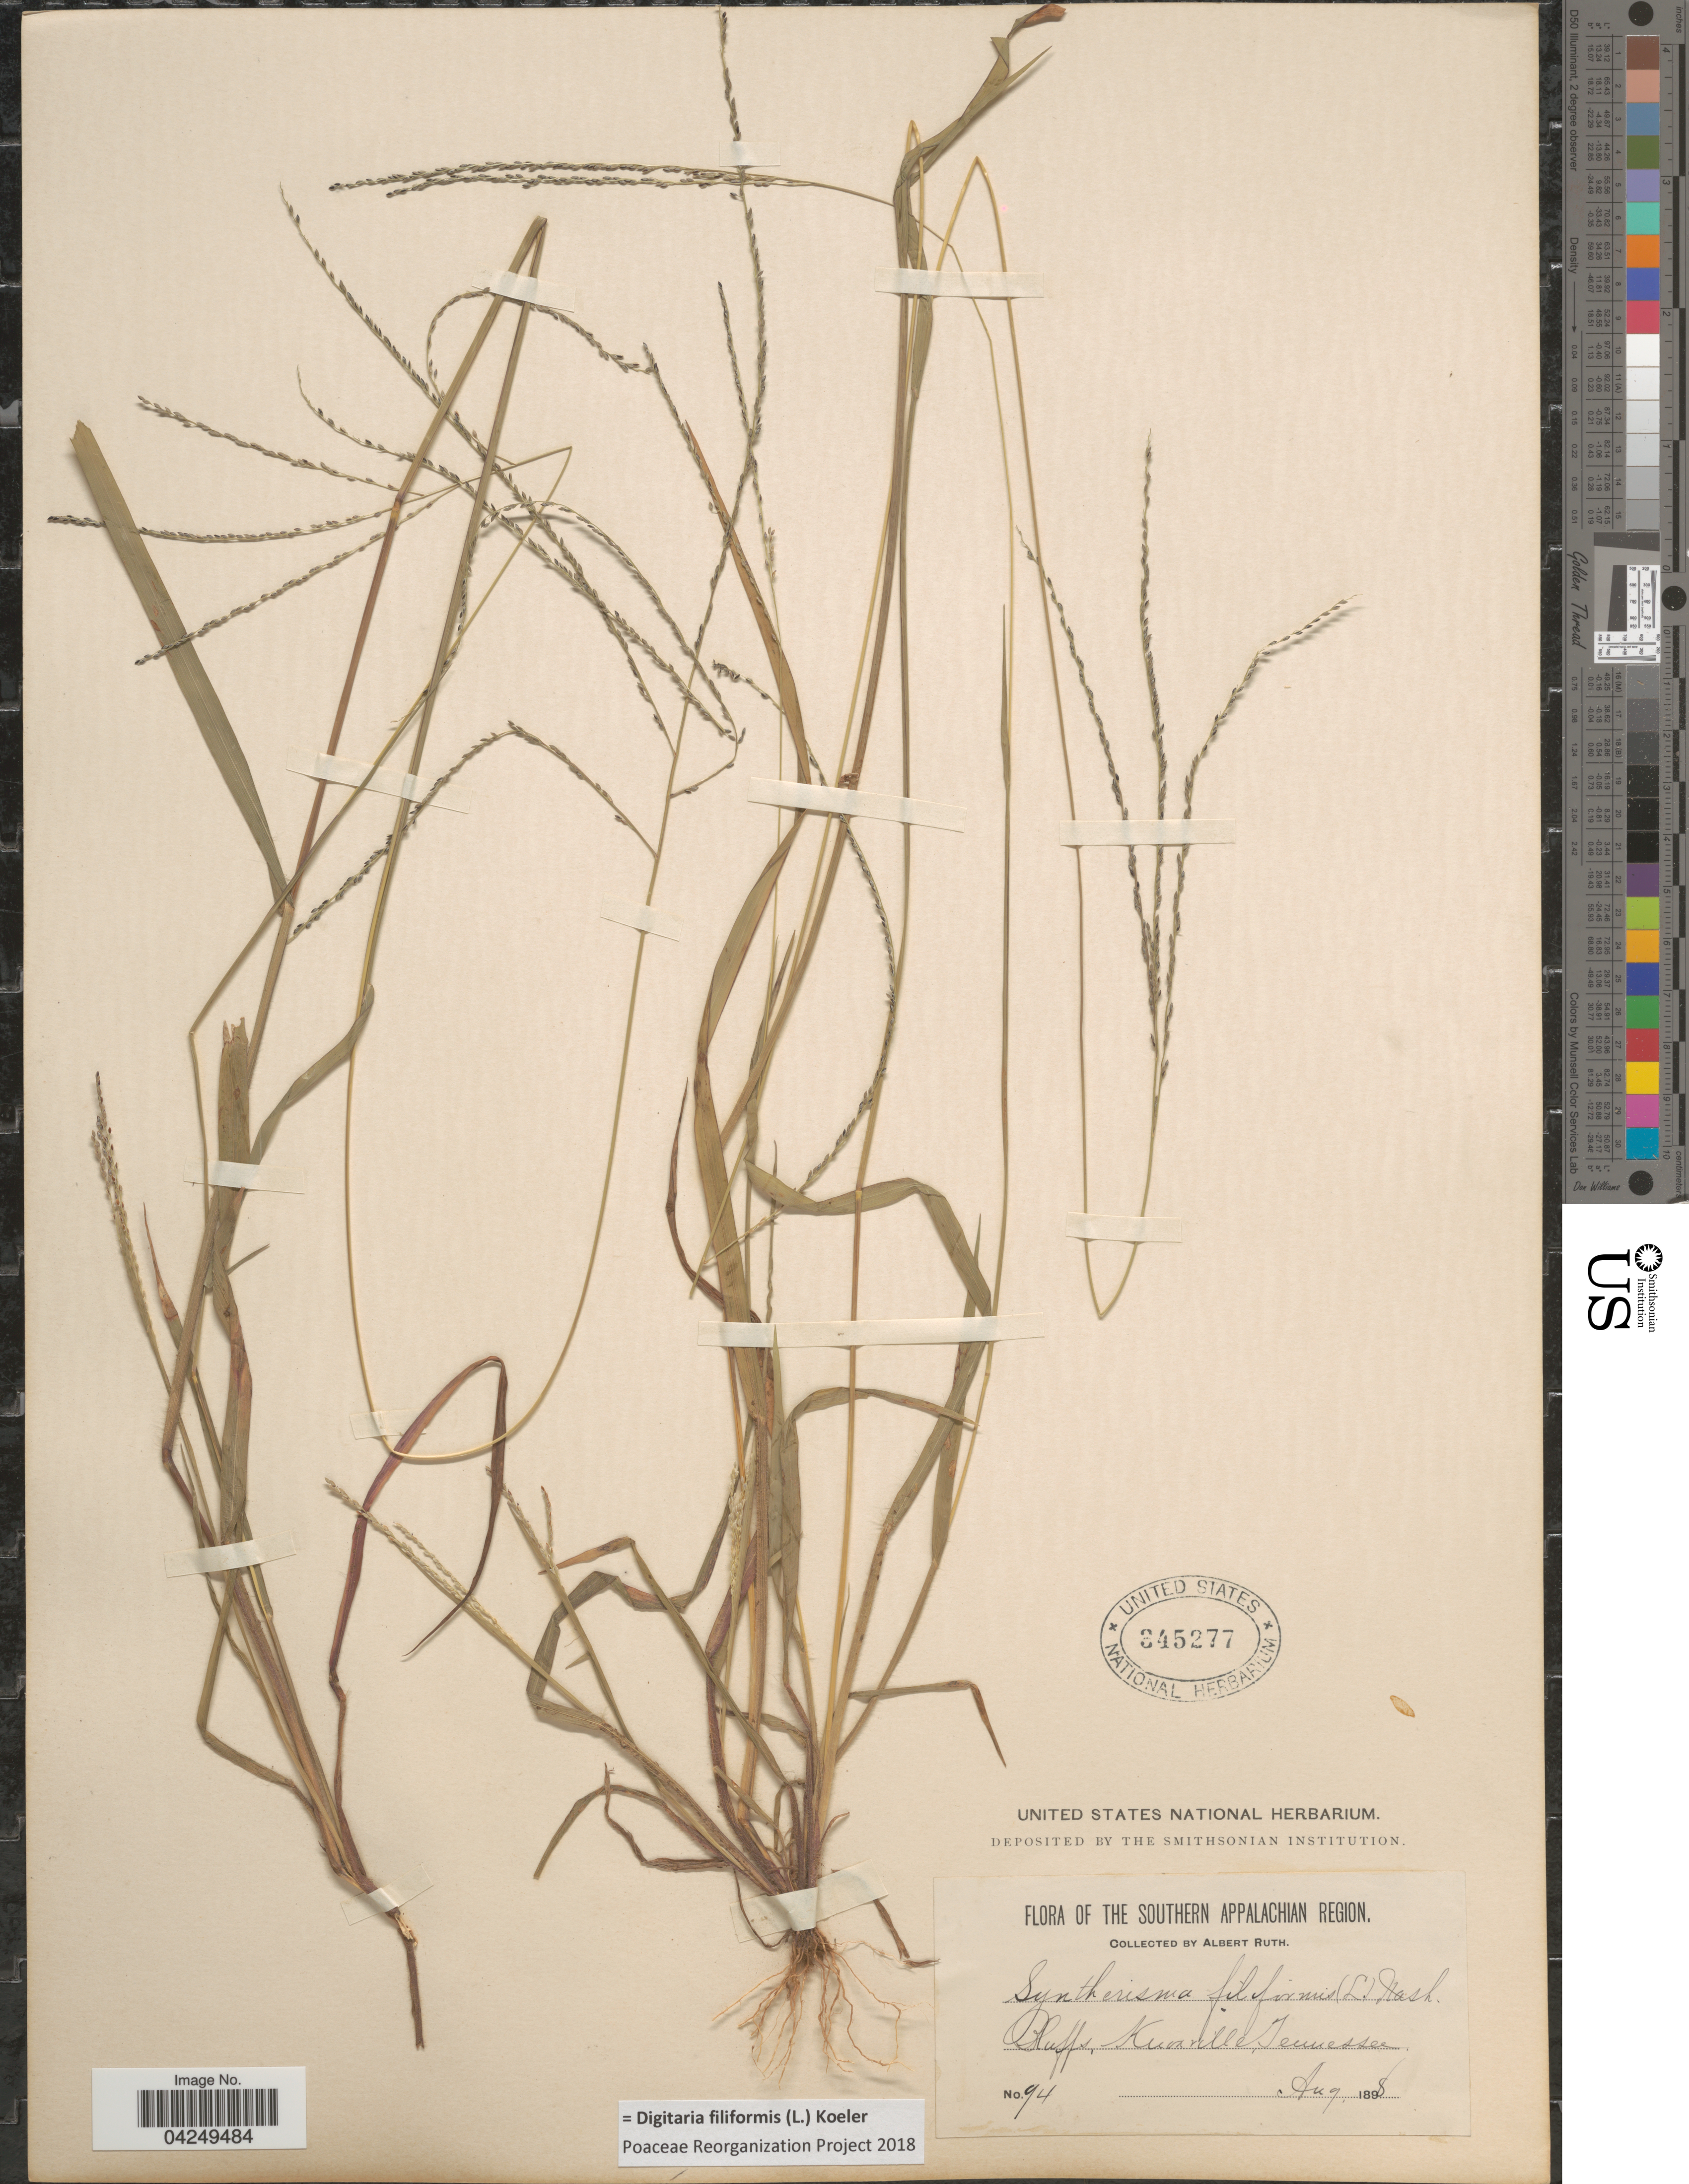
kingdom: Plantae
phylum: Tracheophyta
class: Liliopsida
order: Poales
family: Poaceae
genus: Digitaria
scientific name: Digitaria filiformis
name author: (L.) Koeler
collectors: A. Ruth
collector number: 94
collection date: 1898-08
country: United States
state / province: Tennessee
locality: Southern Appalachian Region. Bluffs, Knoxville.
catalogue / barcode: US 345277